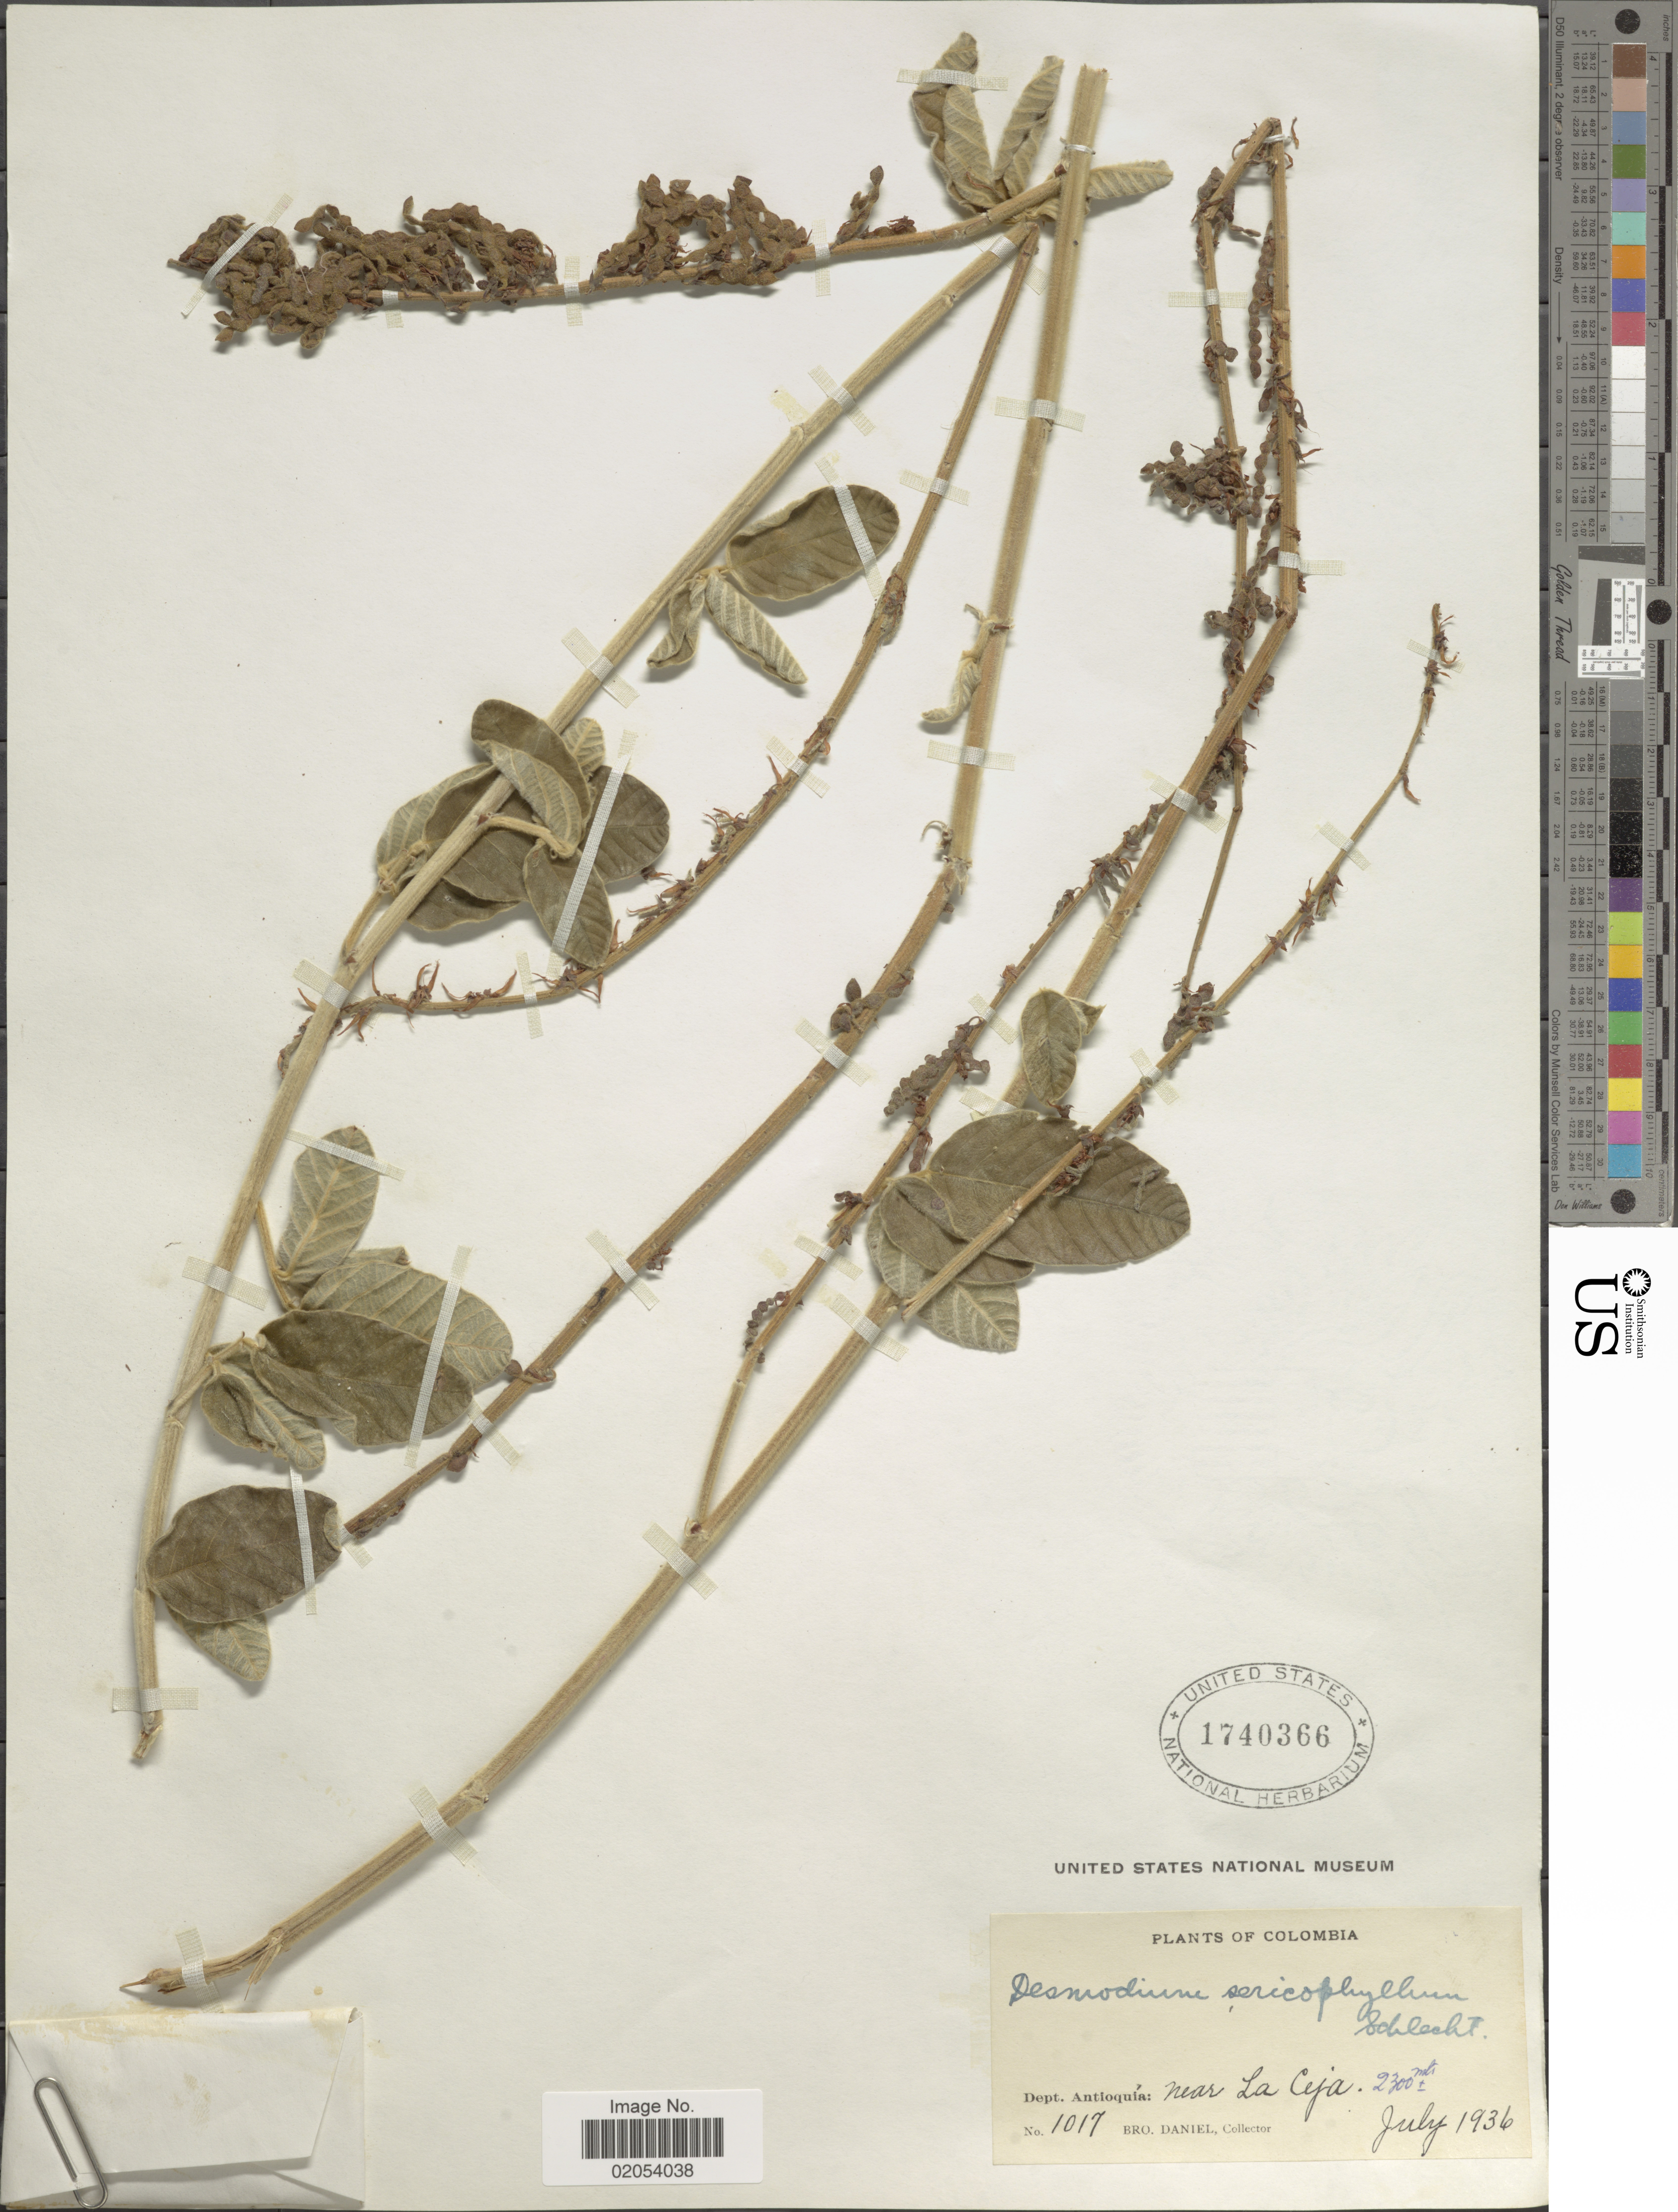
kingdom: Plantae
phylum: Tracheophyta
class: Magnoliopsida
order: Fabales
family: Fabaceae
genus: Desmodium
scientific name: Desmodium sericophyllum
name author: Schltdl.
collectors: Bro. Daniel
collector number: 1017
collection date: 1936-07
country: Colombia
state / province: Antioquia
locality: Near la Ceja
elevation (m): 2300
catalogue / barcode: US 1740366